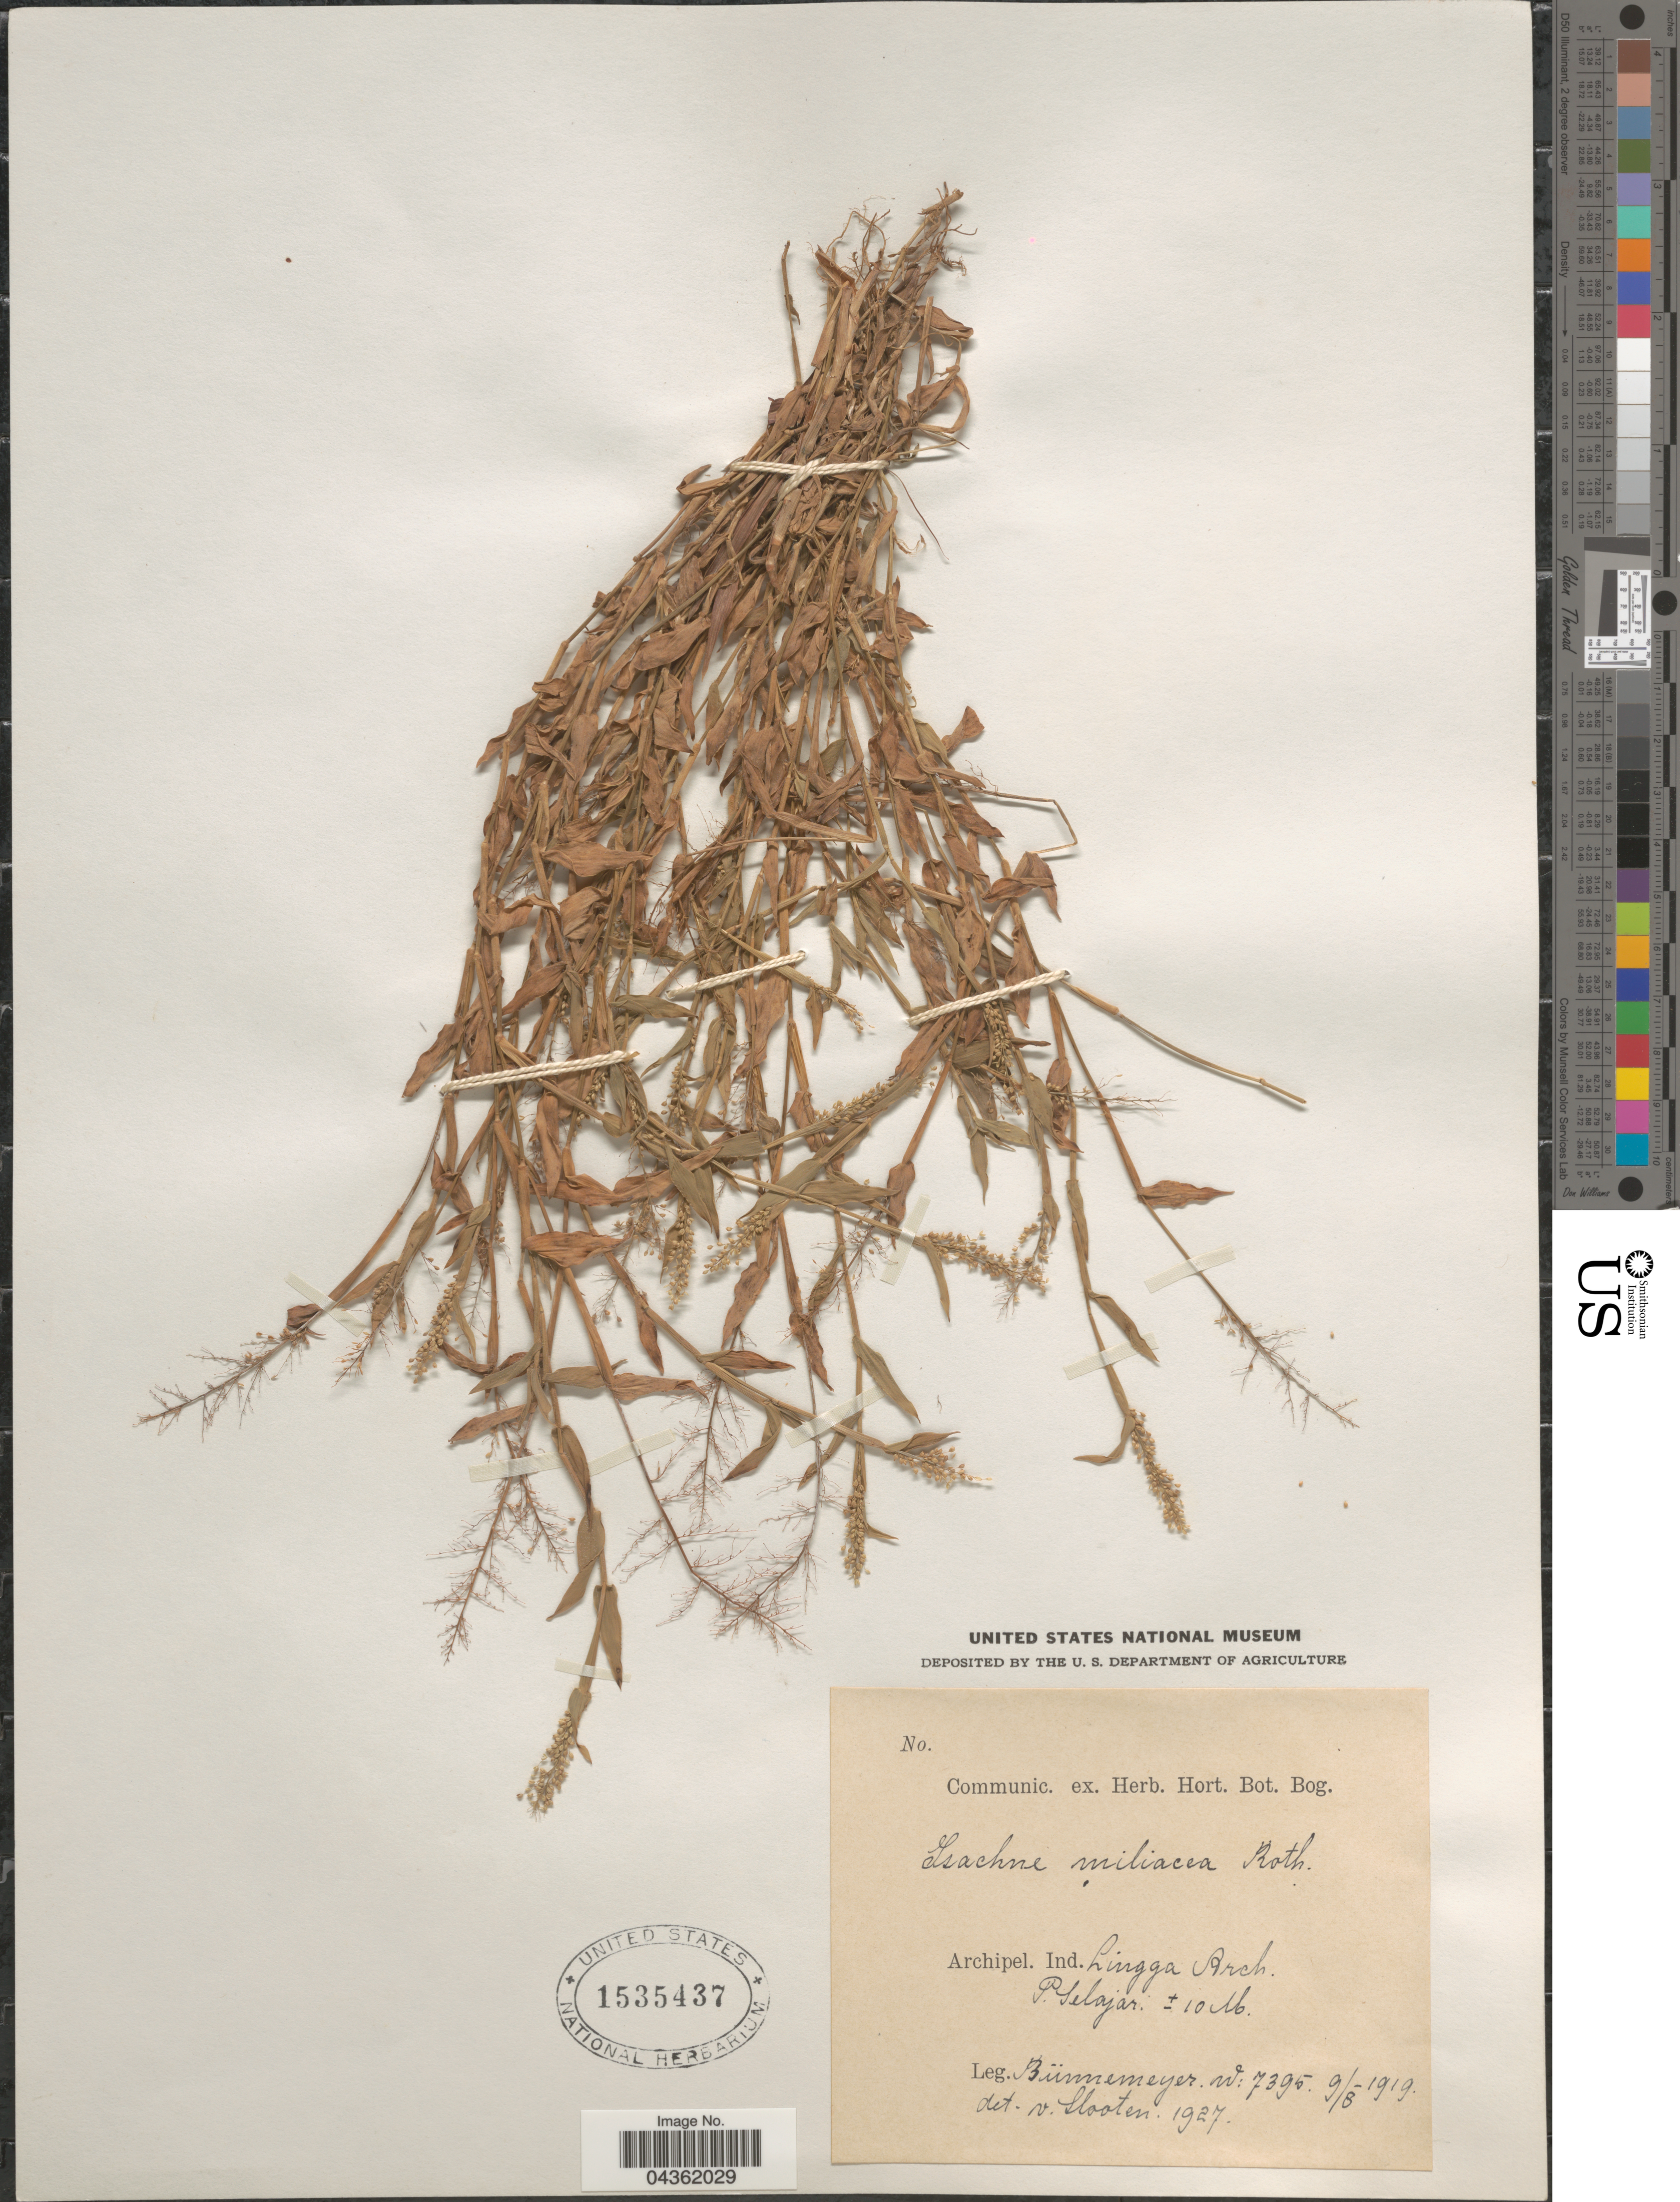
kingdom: Plantae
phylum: Tracheophyta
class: Liliopsida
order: Poales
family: Poaceae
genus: Isachne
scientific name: Isachne pulchella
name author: Roth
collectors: Bunnemeyer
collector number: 7395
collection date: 1919-08-09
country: Indonesia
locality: Archipel. Ind. Lingga Arch. P. Selajar.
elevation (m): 10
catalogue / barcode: US 1535437